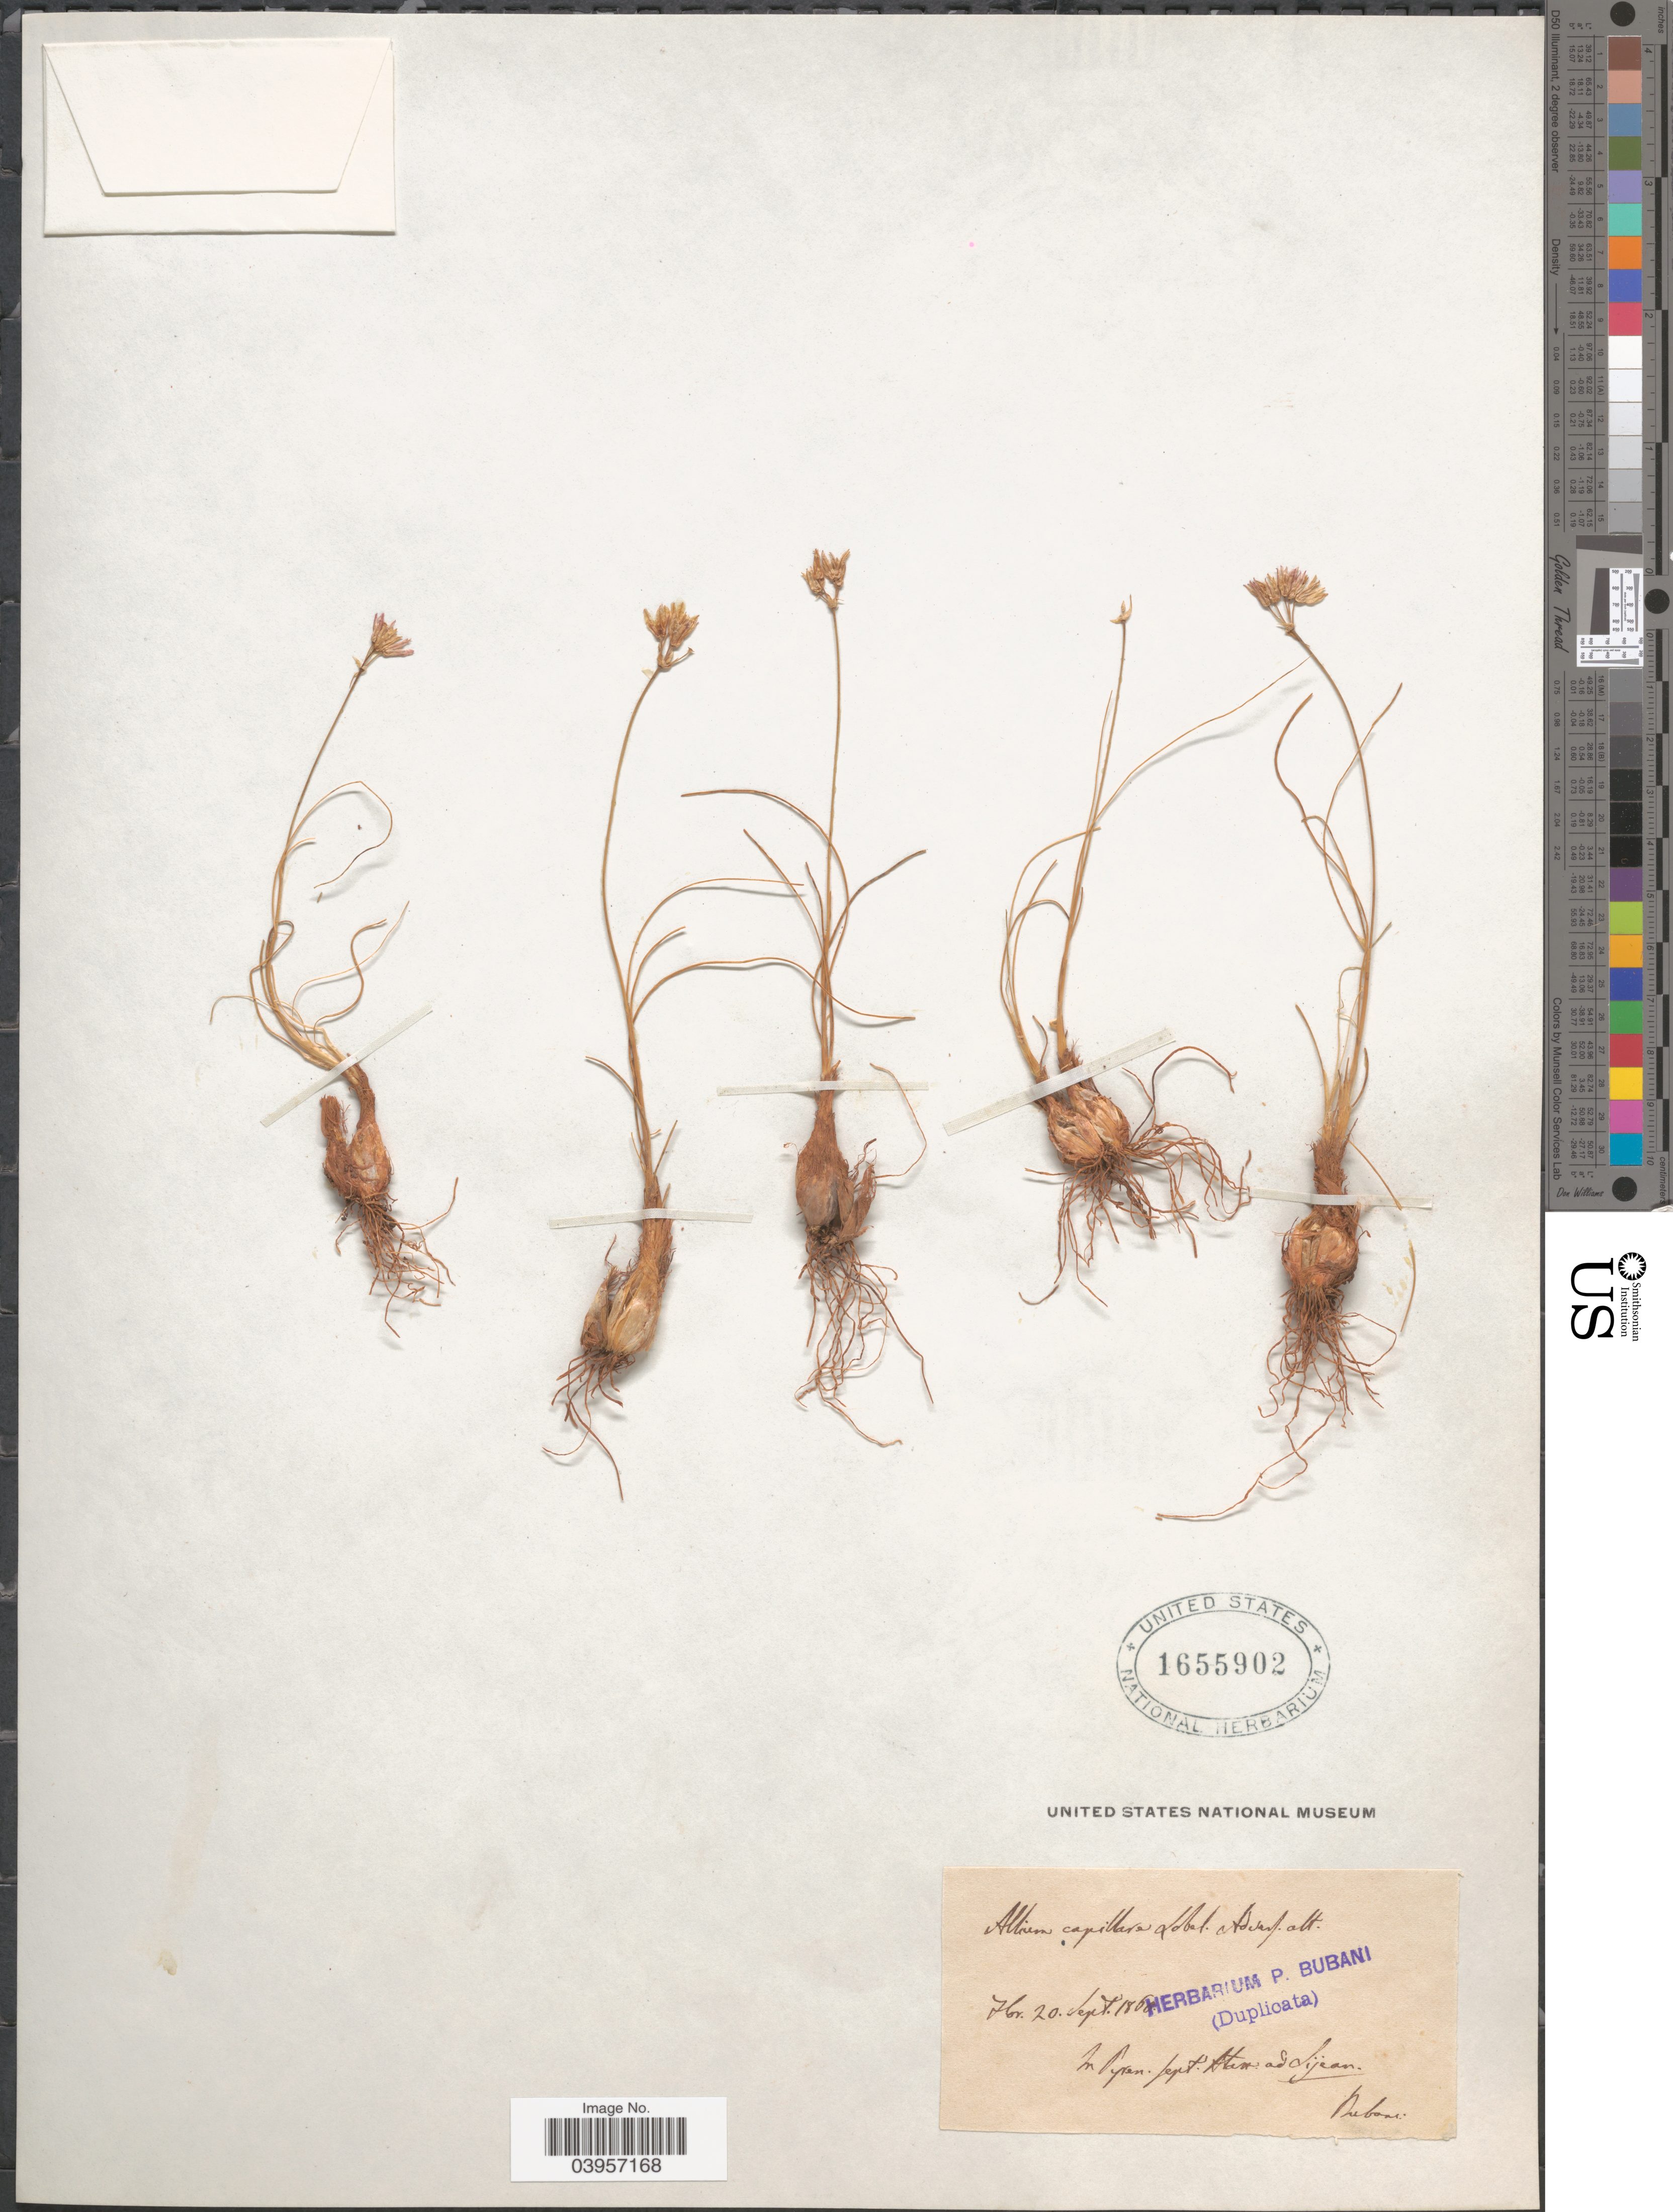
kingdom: Plantae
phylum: Tracheophyta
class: Liliopsida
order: Asparagales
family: Amaryllidaceae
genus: Allium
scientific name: Allium capillare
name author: Cav.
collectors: P. Bubani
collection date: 1860-09-20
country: France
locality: In Pyren. sept. Stan: ad Sigean.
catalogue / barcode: US 1655902